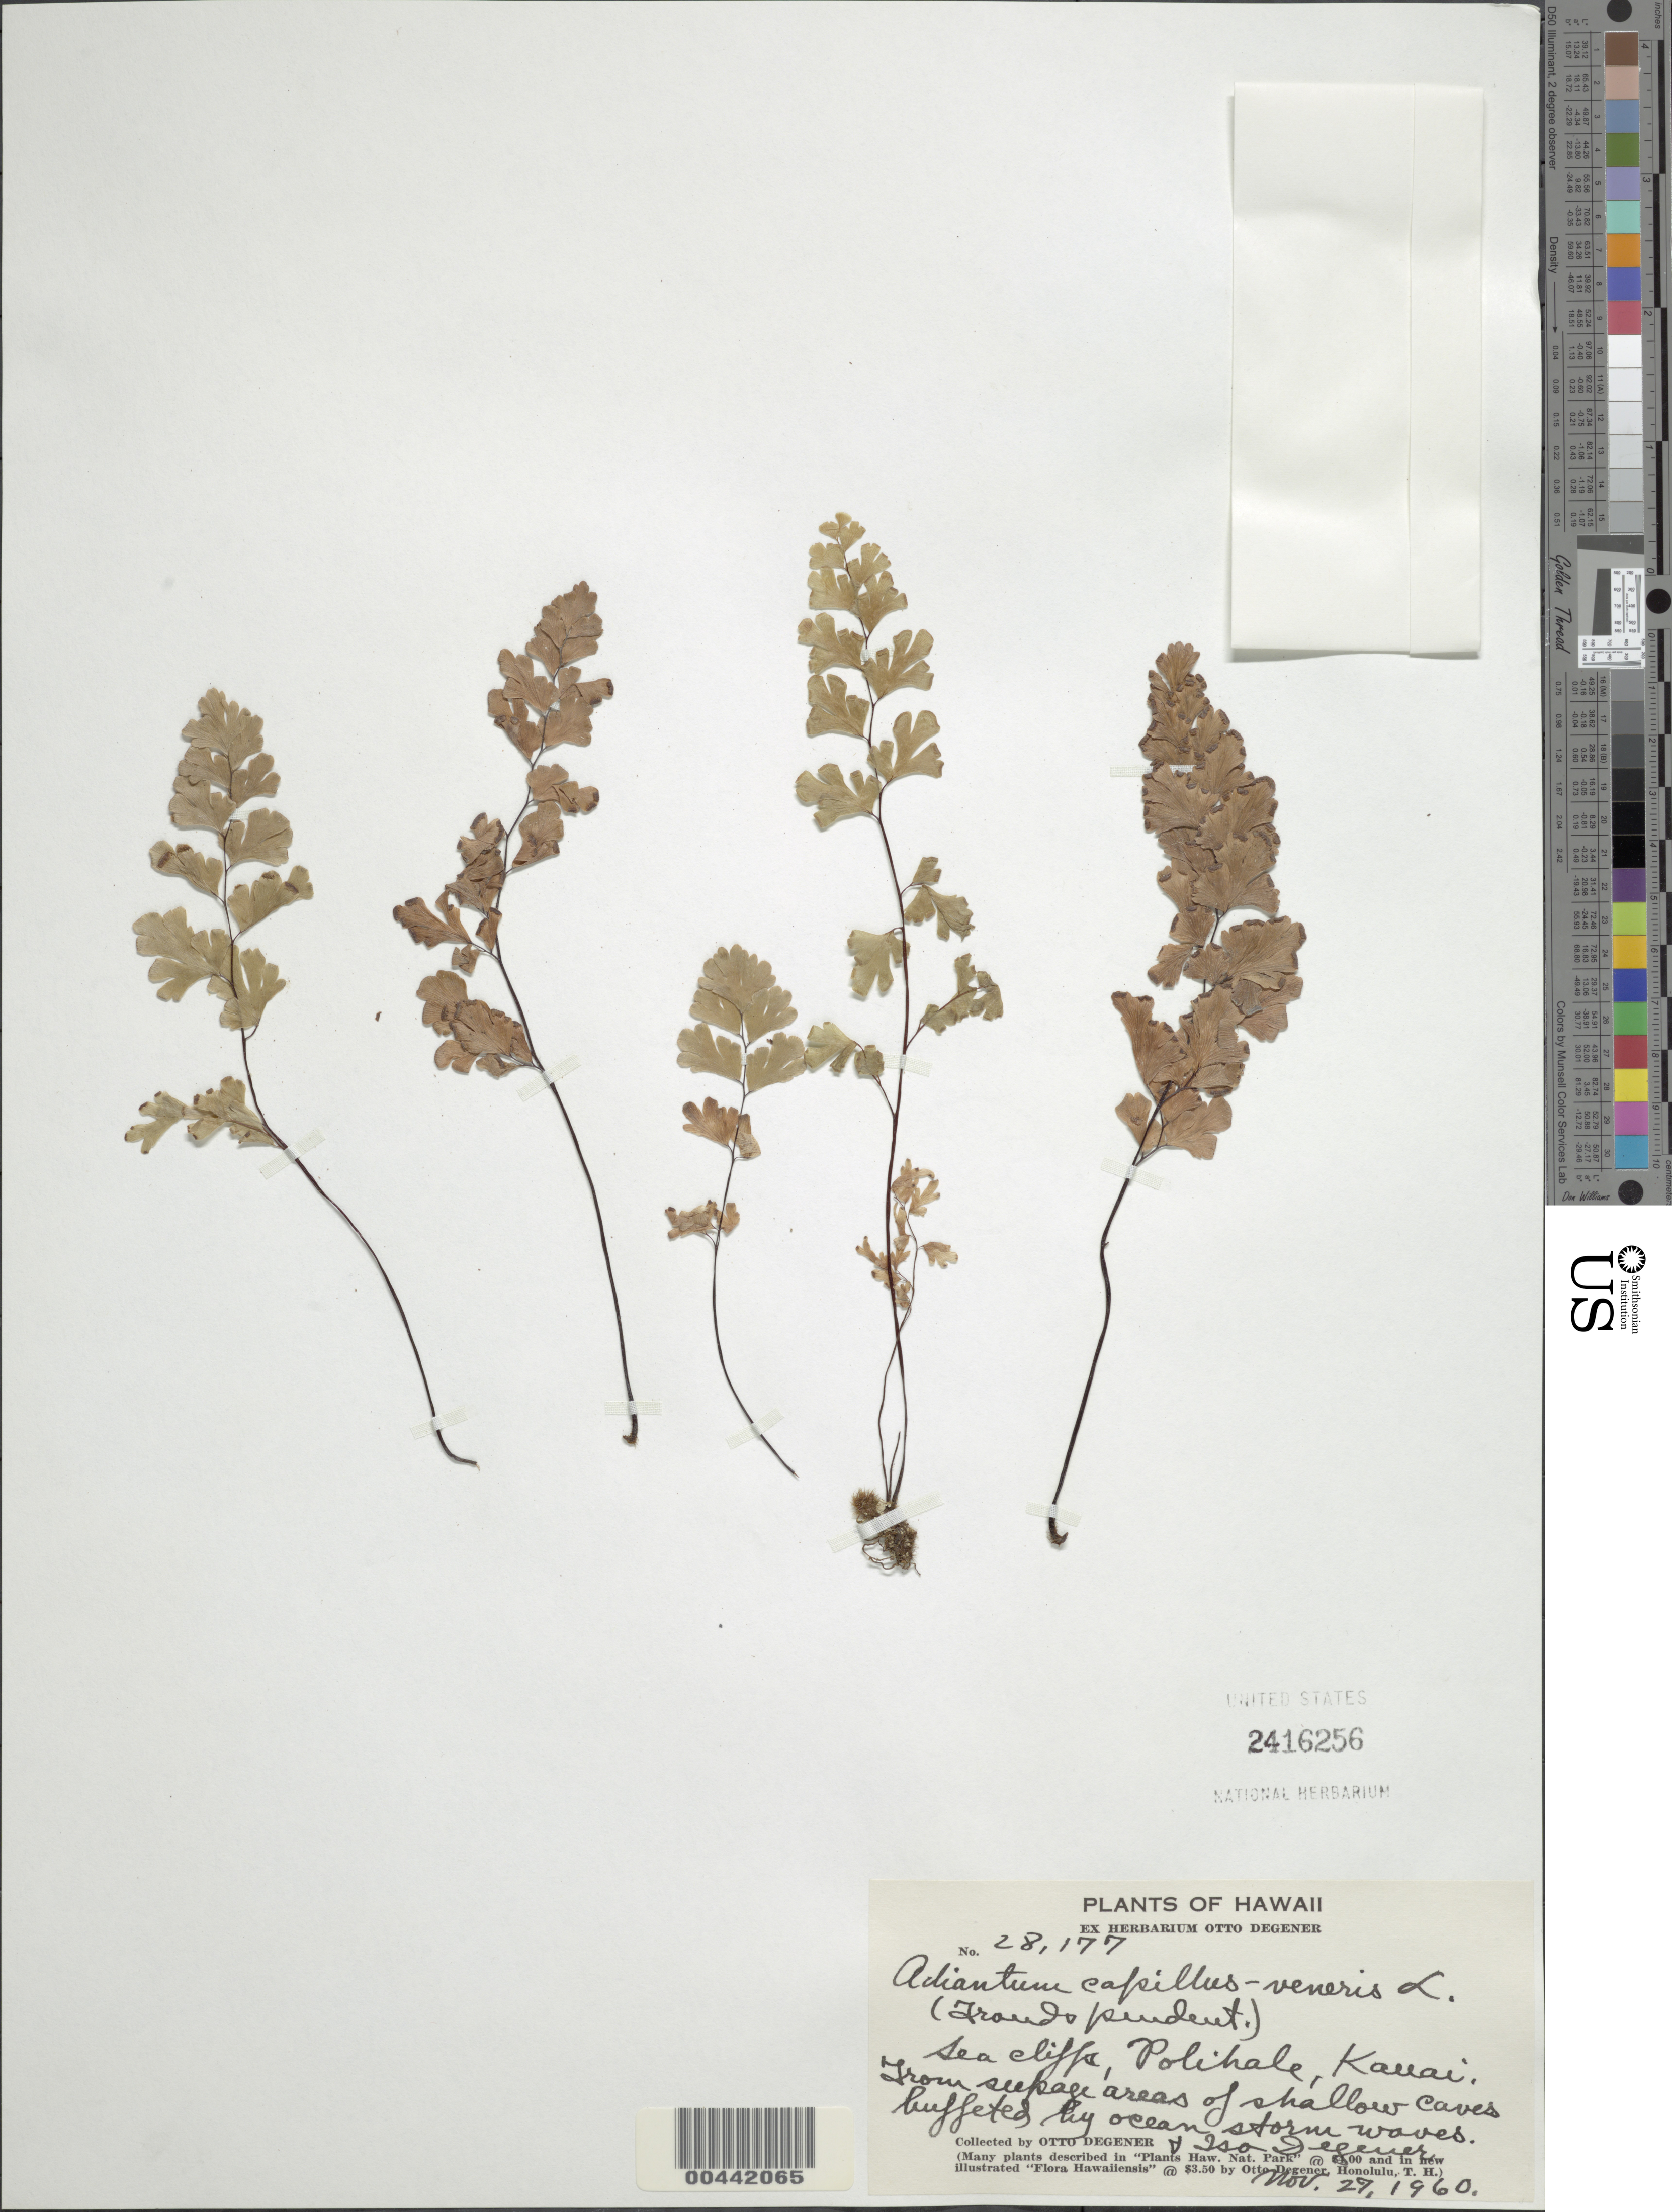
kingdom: Plantae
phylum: Tracheophyta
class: Polypodiopsida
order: Polypodiales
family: Pteridaceae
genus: Adiantum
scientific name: Adiantum capillus-veneris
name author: L.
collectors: O. Degener & I. Degener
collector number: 28177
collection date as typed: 27 Nov 1960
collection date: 1960-11-27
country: United States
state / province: Hawaii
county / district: Kauai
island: Kaua'i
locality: Polihale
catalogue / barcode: US 2416256